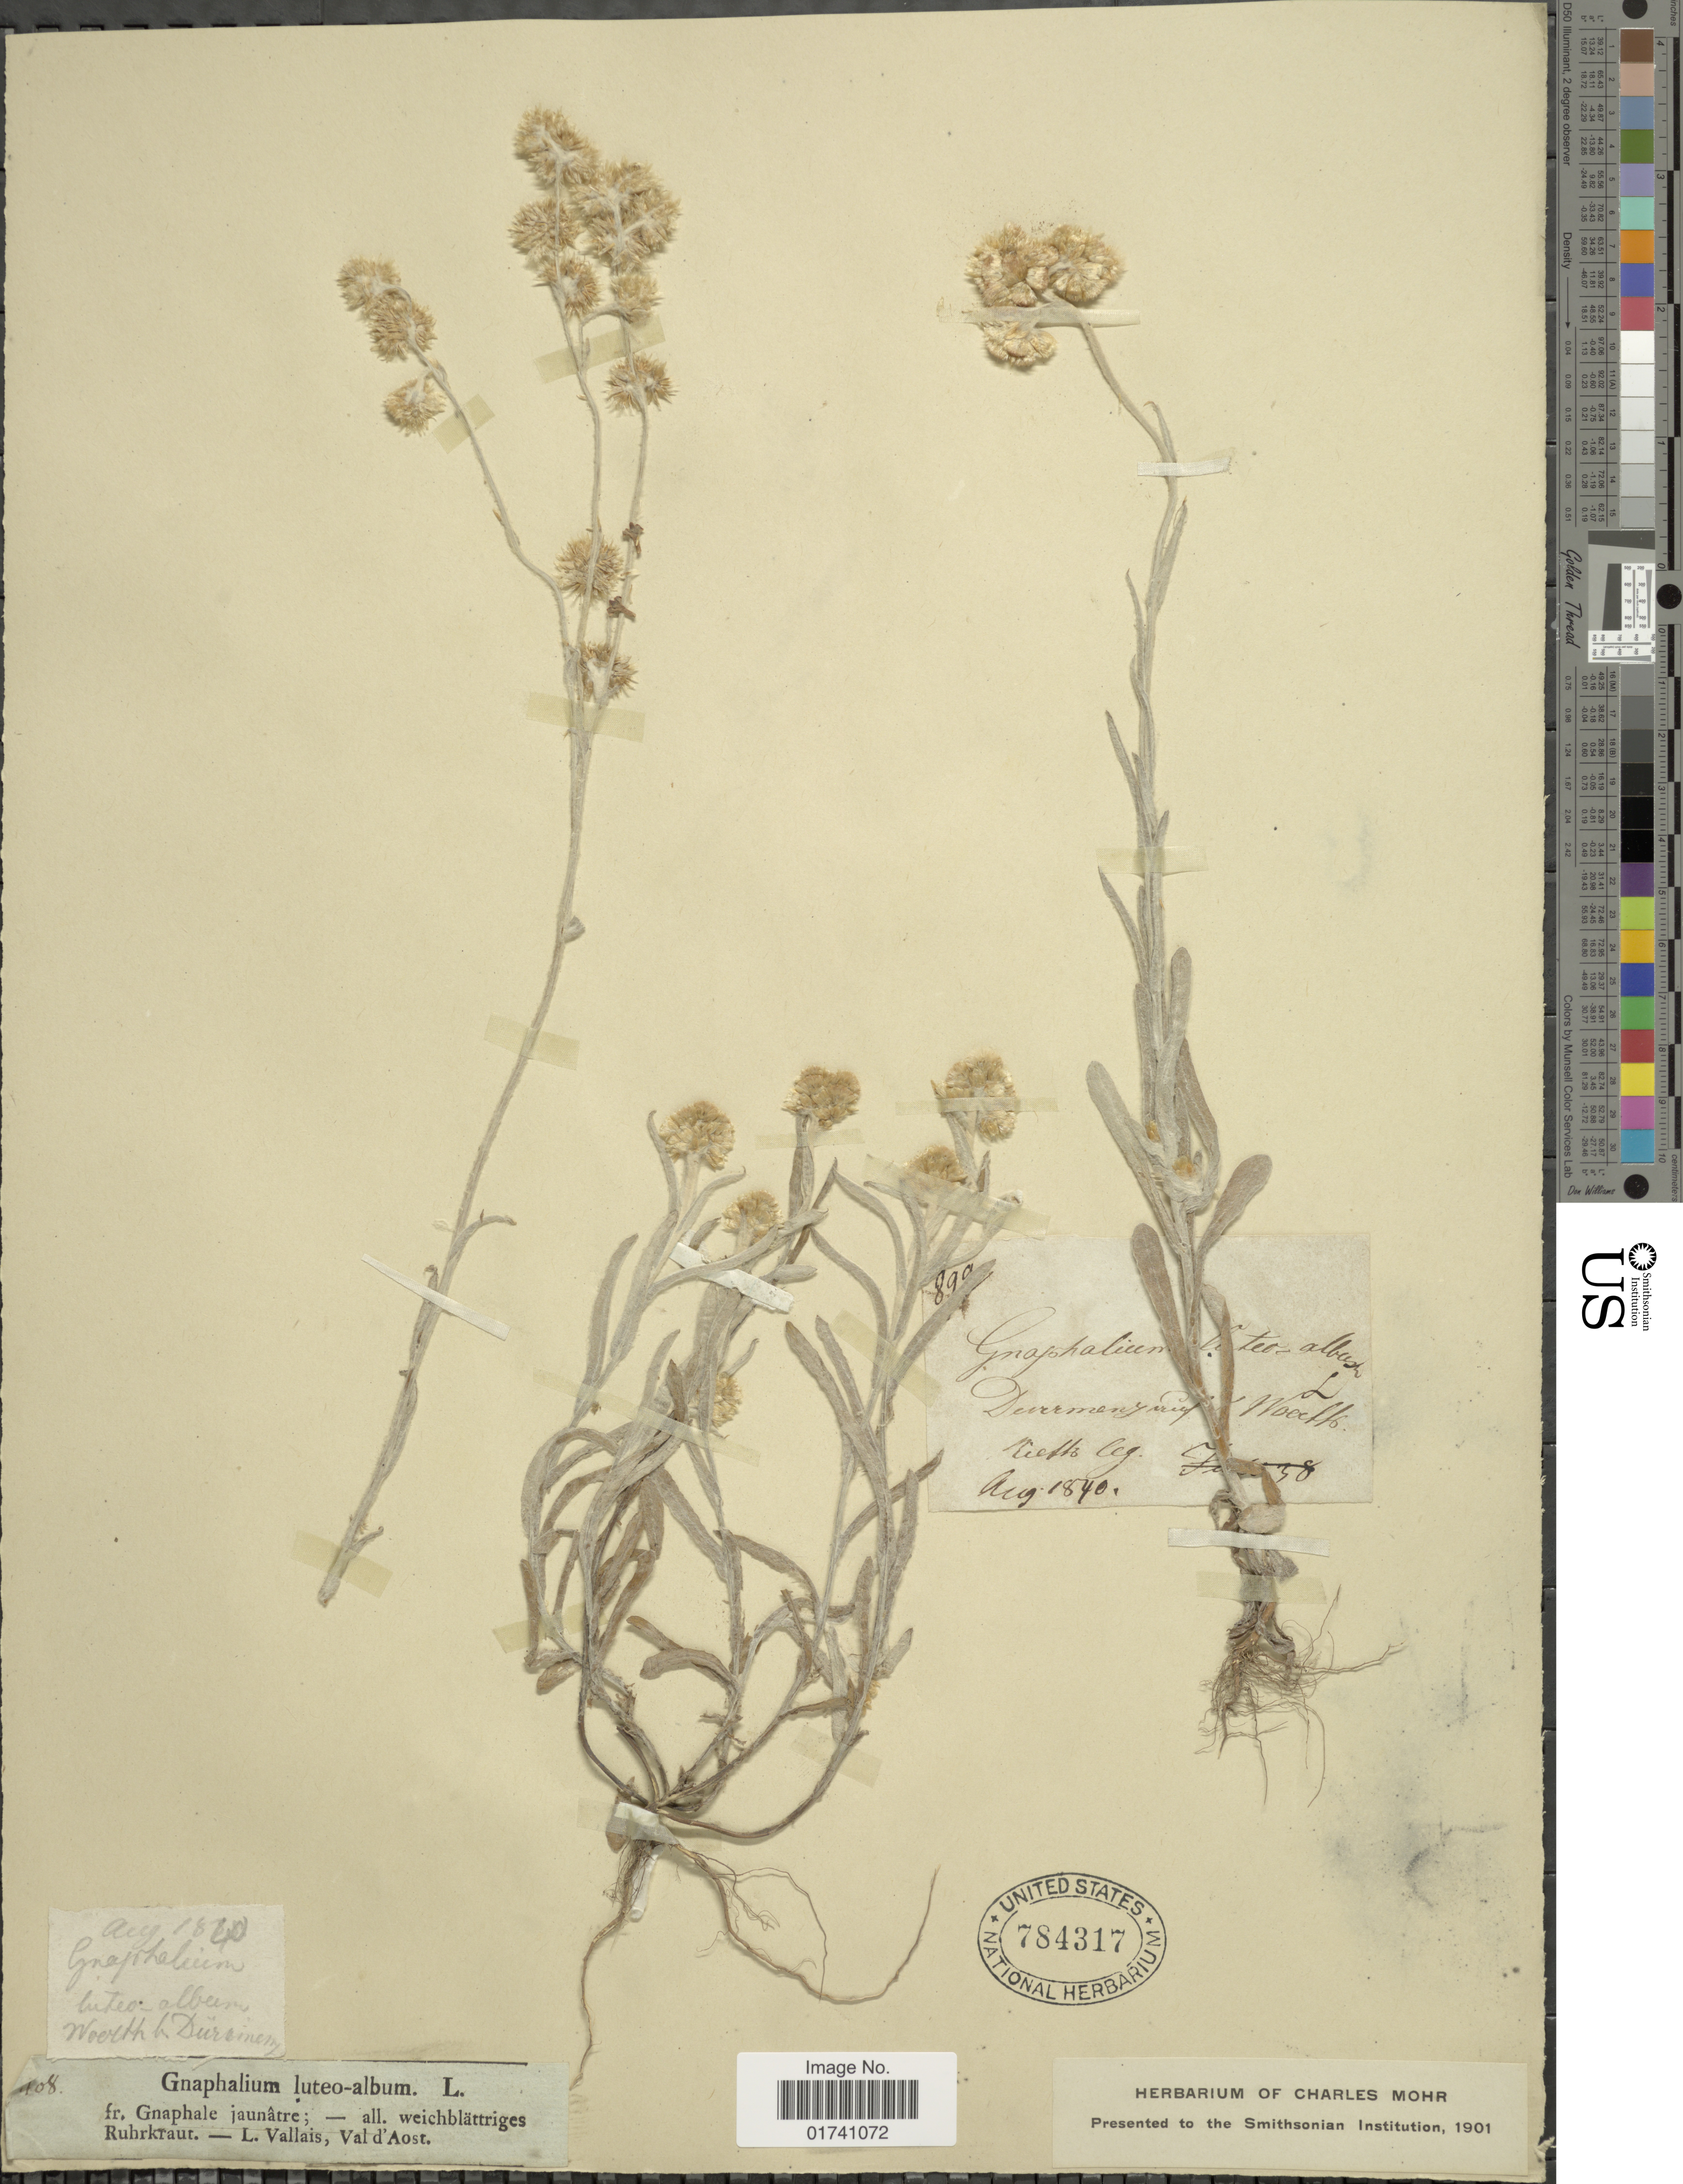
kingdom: Plantae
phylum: Tracheophyta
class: Magnoliopsida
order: Asterales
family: Asteraceae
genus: Laphangium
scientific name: Laphangium luteoalbum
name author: (L.) Tzvelev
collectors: ex herb. Charles Mohr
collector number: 408*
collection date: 1840-08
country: Switzerland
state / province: Valais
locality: L. Vallais, Val d'Aost.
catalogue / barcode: US 784317